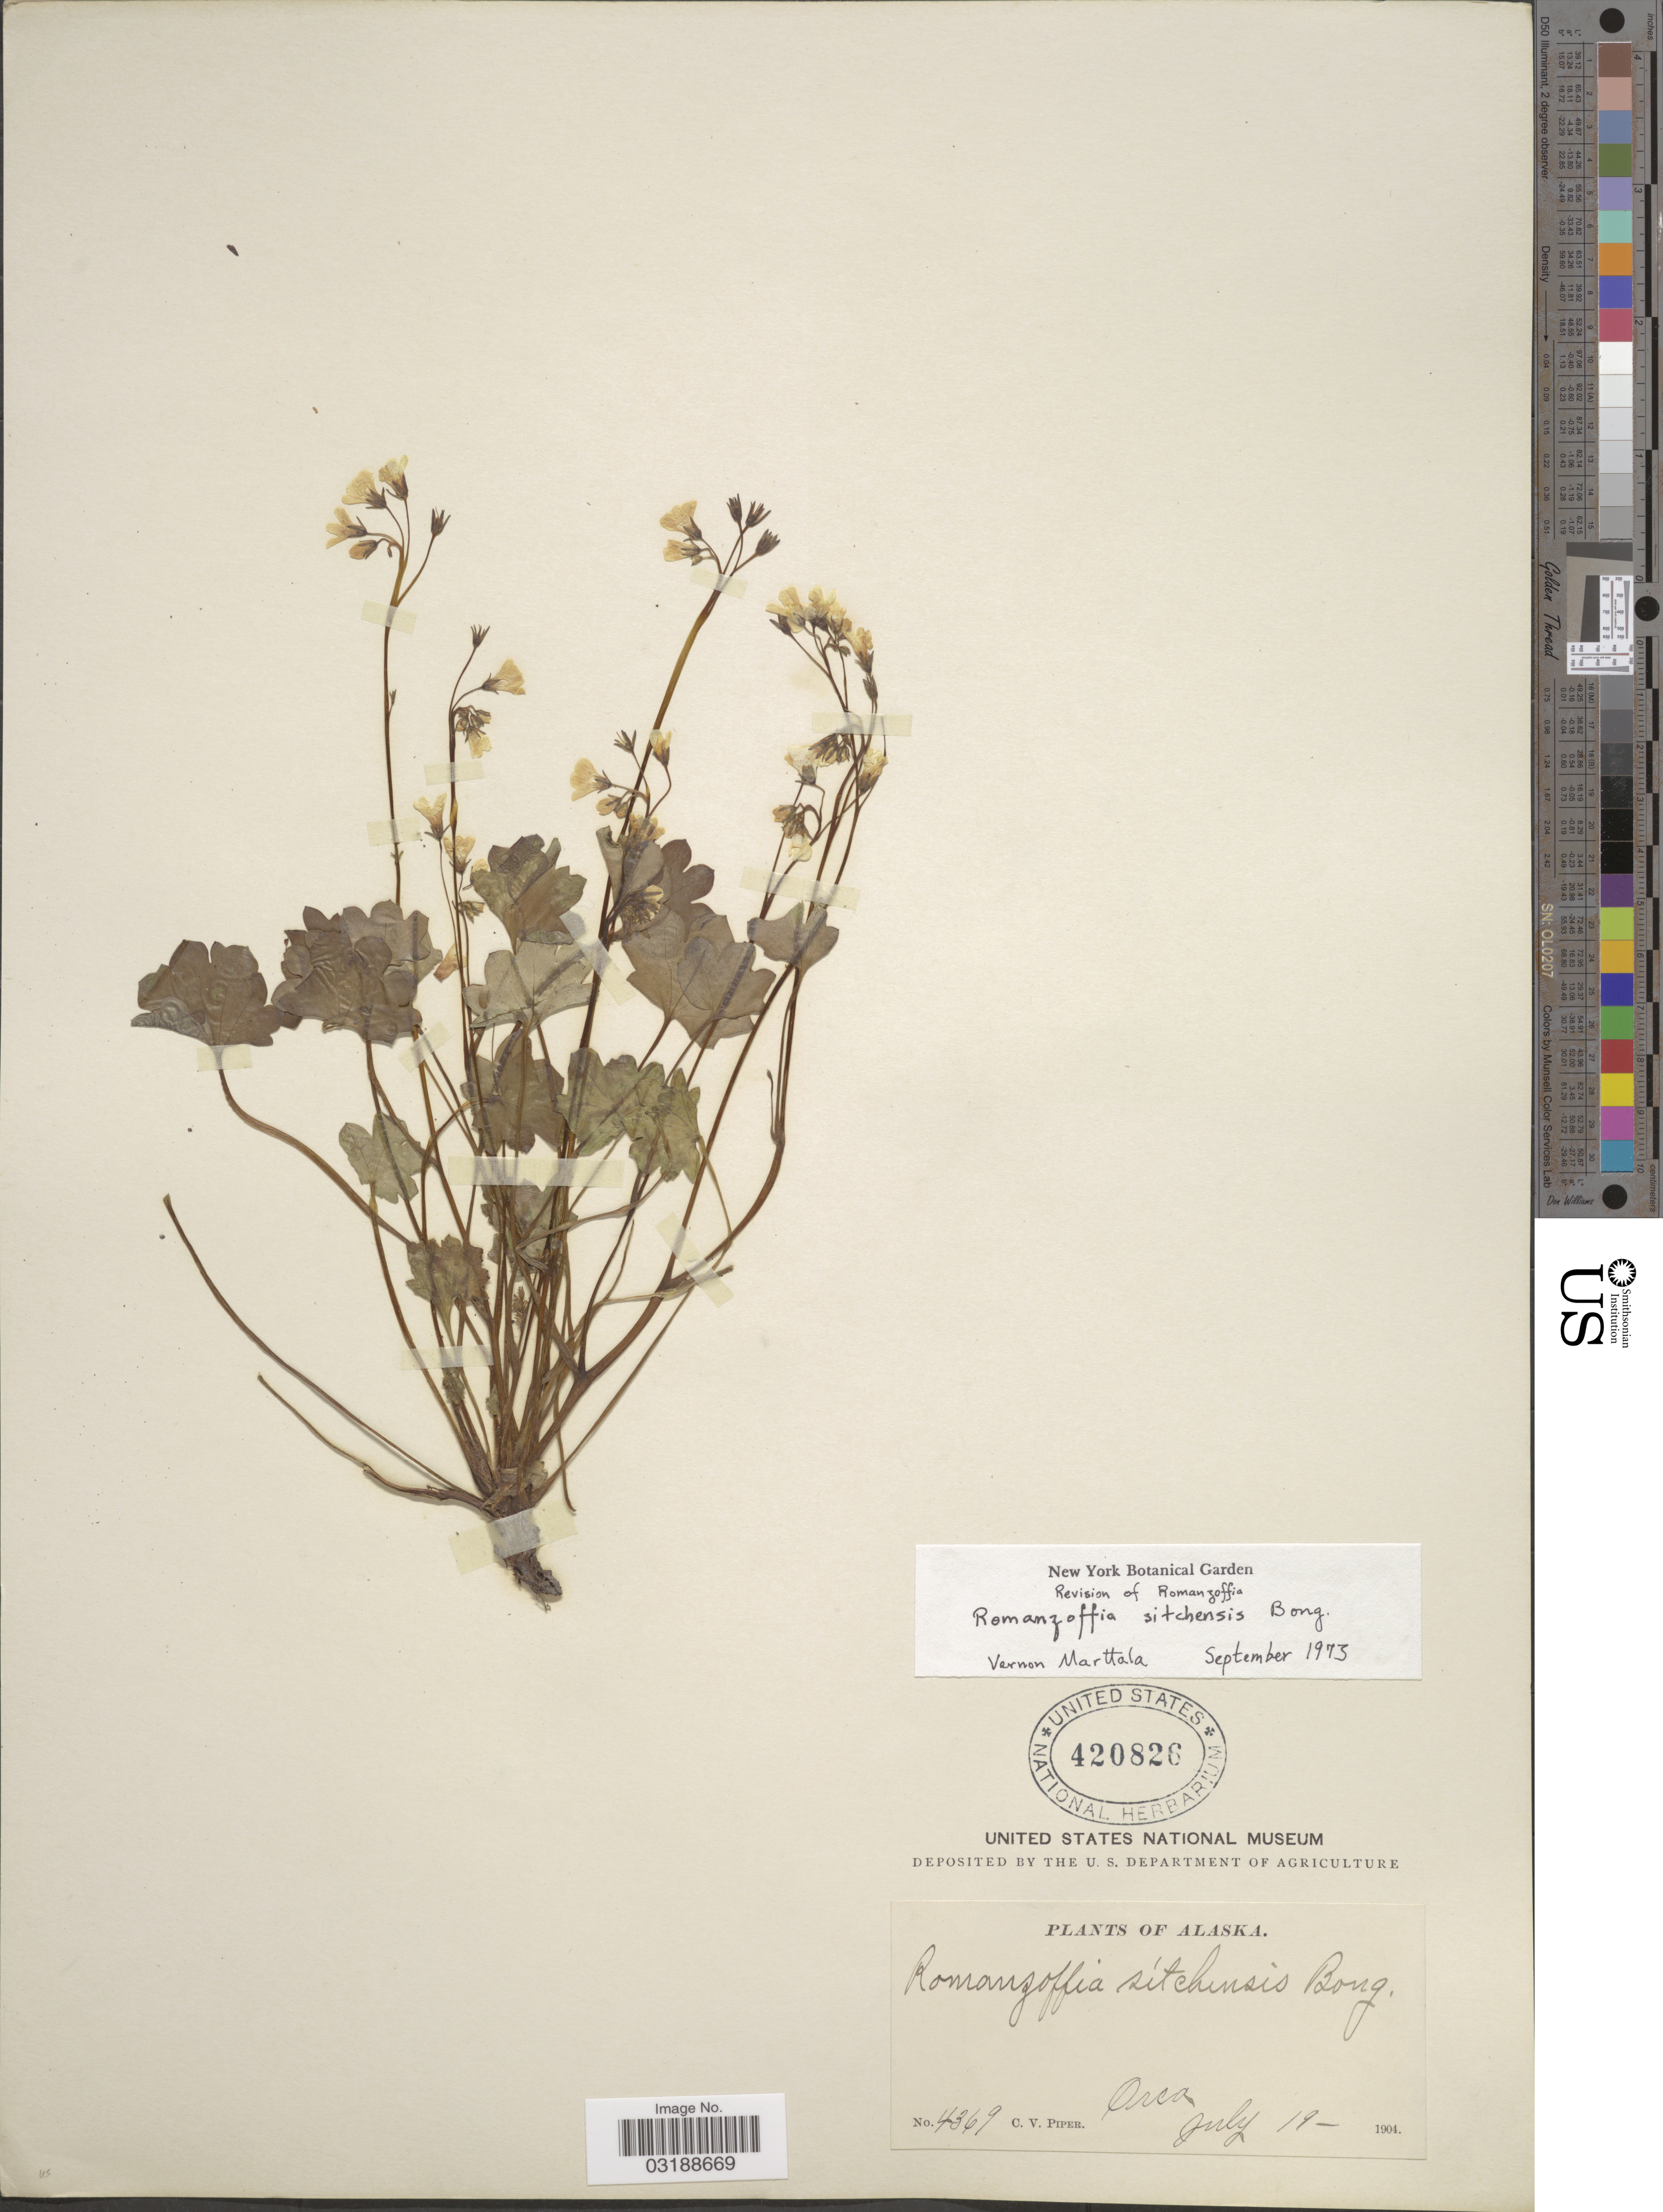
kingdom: Plantae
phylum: Tracheophyta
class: Magnoliopsida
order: Boraginales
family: Hydrophyllaceae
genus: Romanzoffia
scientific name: Romanzoffia sitchensis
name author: Bong.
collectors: C. V. Piper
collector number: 4369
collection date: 1904-07-19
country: United States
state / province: Alaska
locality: Orca.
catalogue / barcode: US 420826